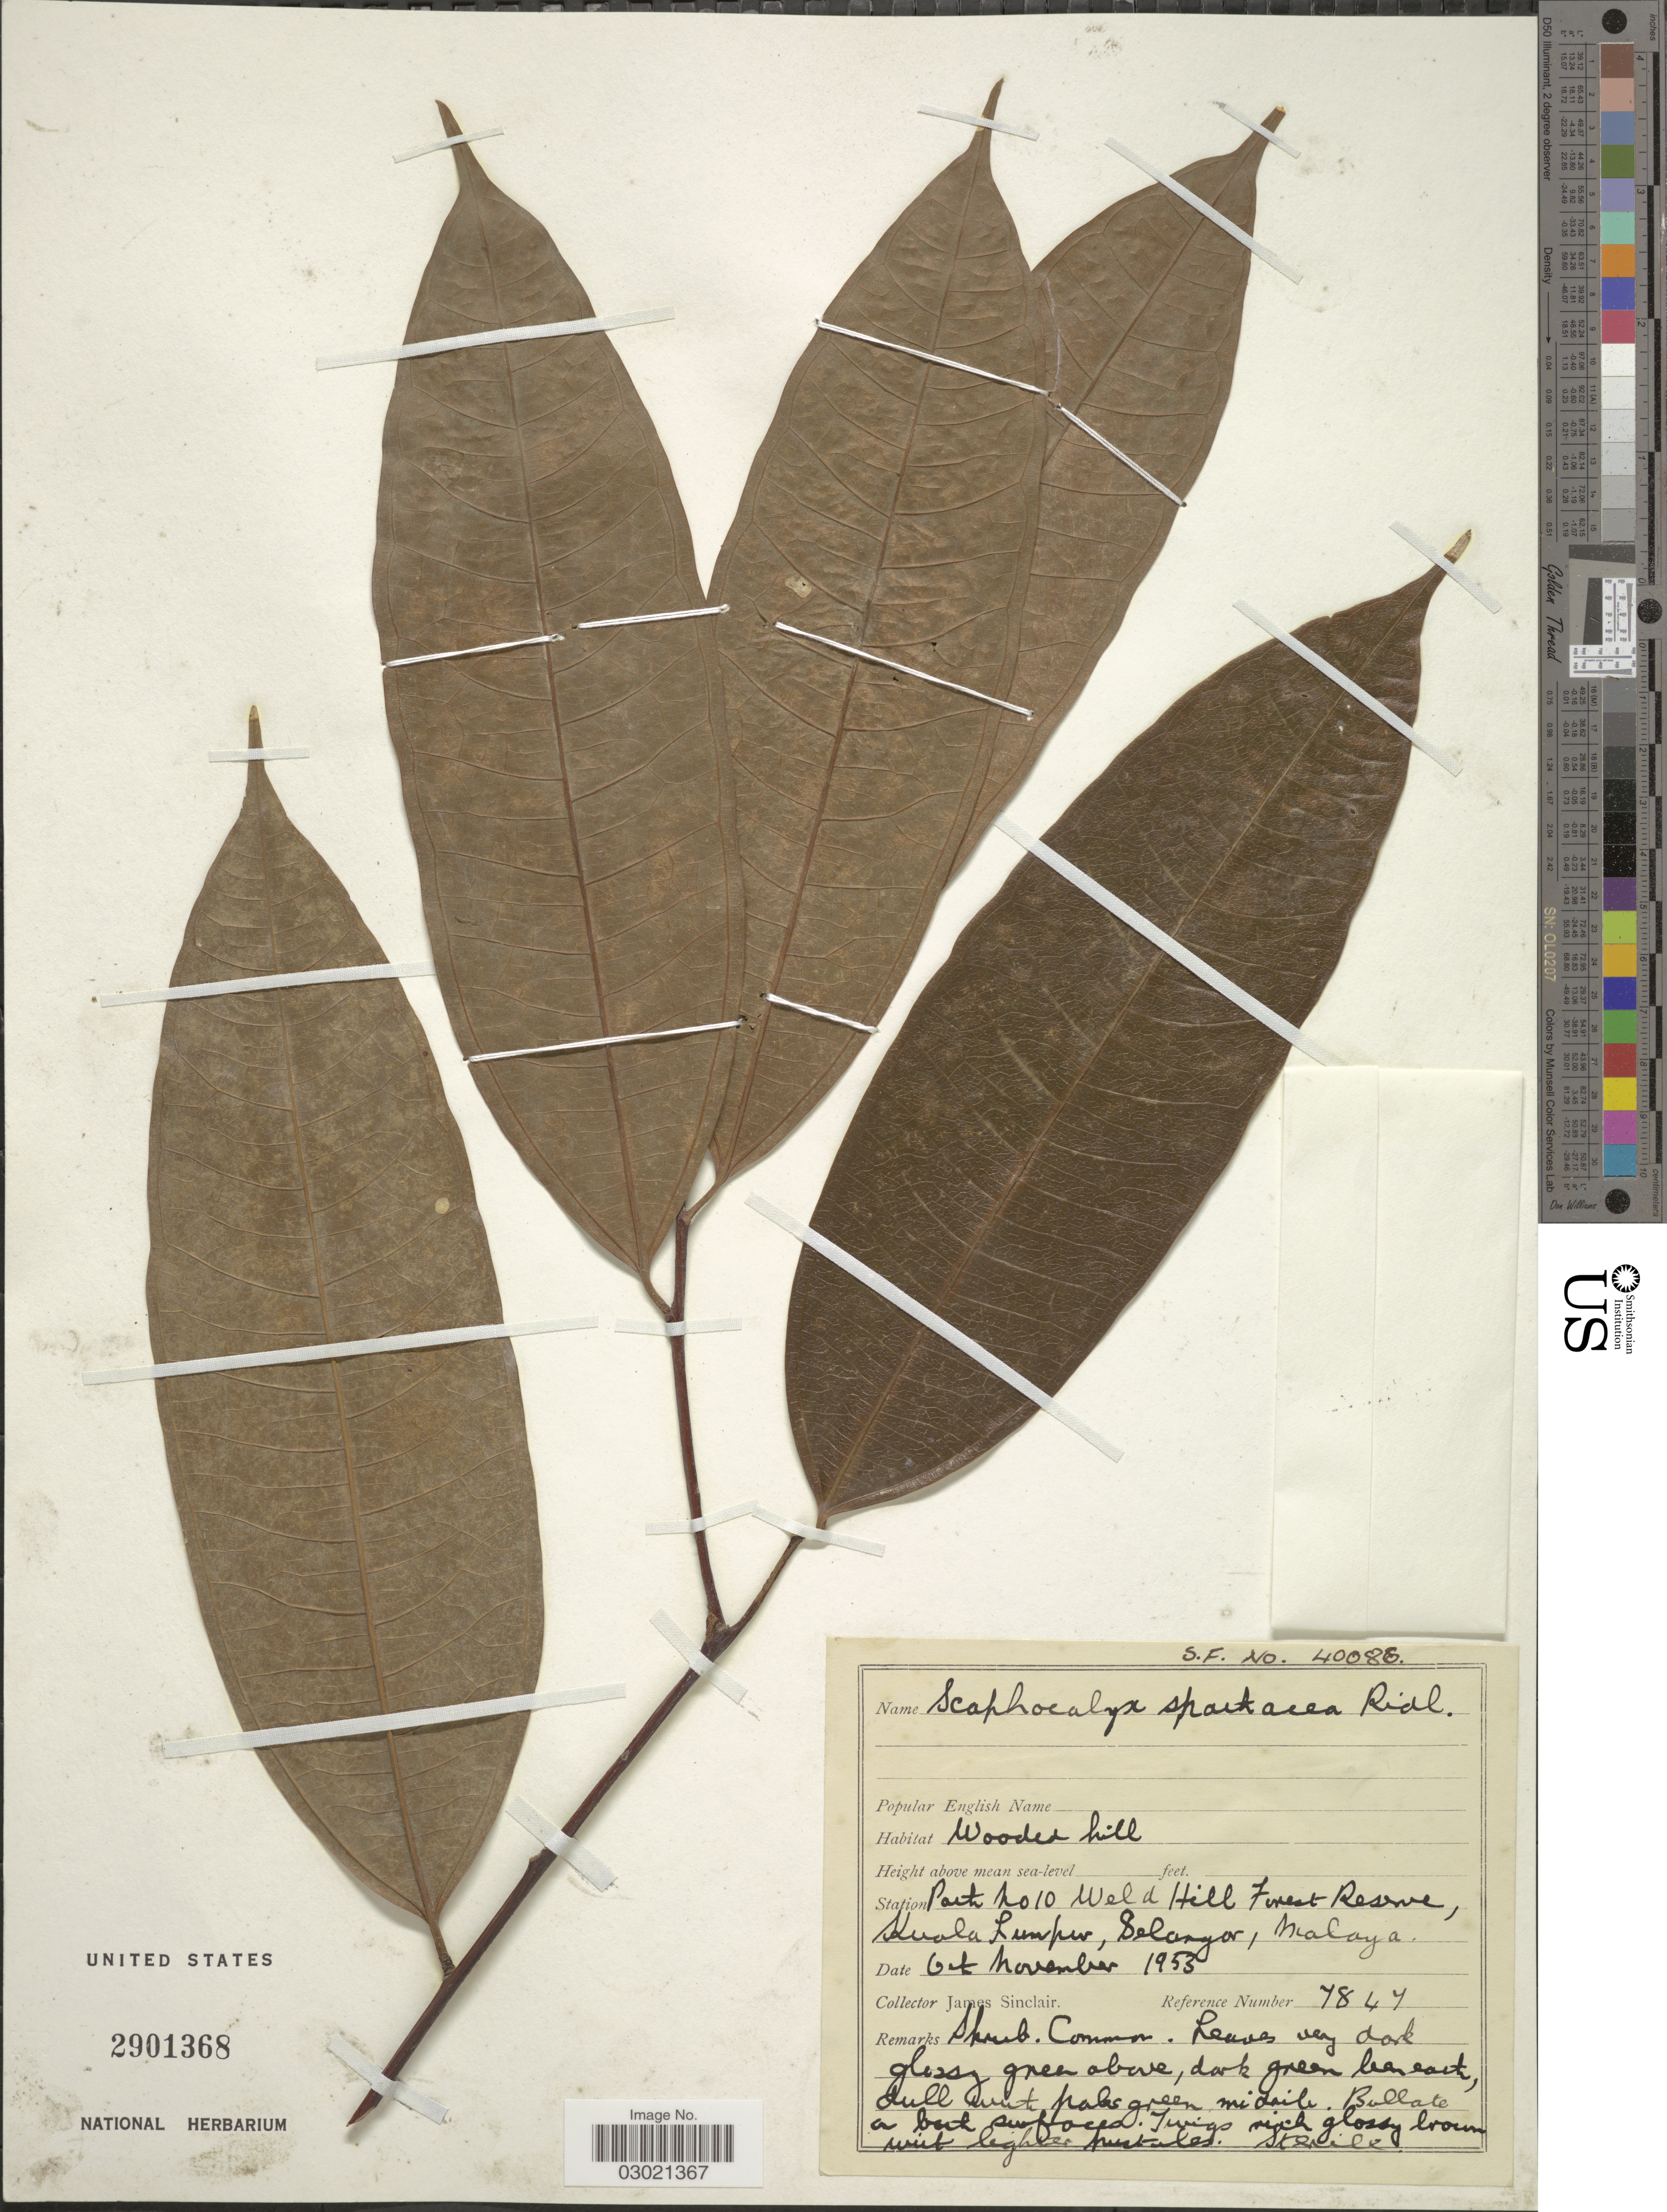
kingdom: Plantae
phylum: Tracheophyta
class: Magnoliopsida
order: Malpighiales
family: Achariaceae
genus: Scaphocalyx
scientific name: Scaphocalyx spathacea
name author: Ridl.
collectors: J. Sinclair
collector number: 7847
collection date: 1953-11-06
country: Malaysia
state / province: Selangor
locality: Path no 10 Weld Hill Forest Reserve, Kuala Lumpur, Malaya.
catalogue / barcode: US 2901368